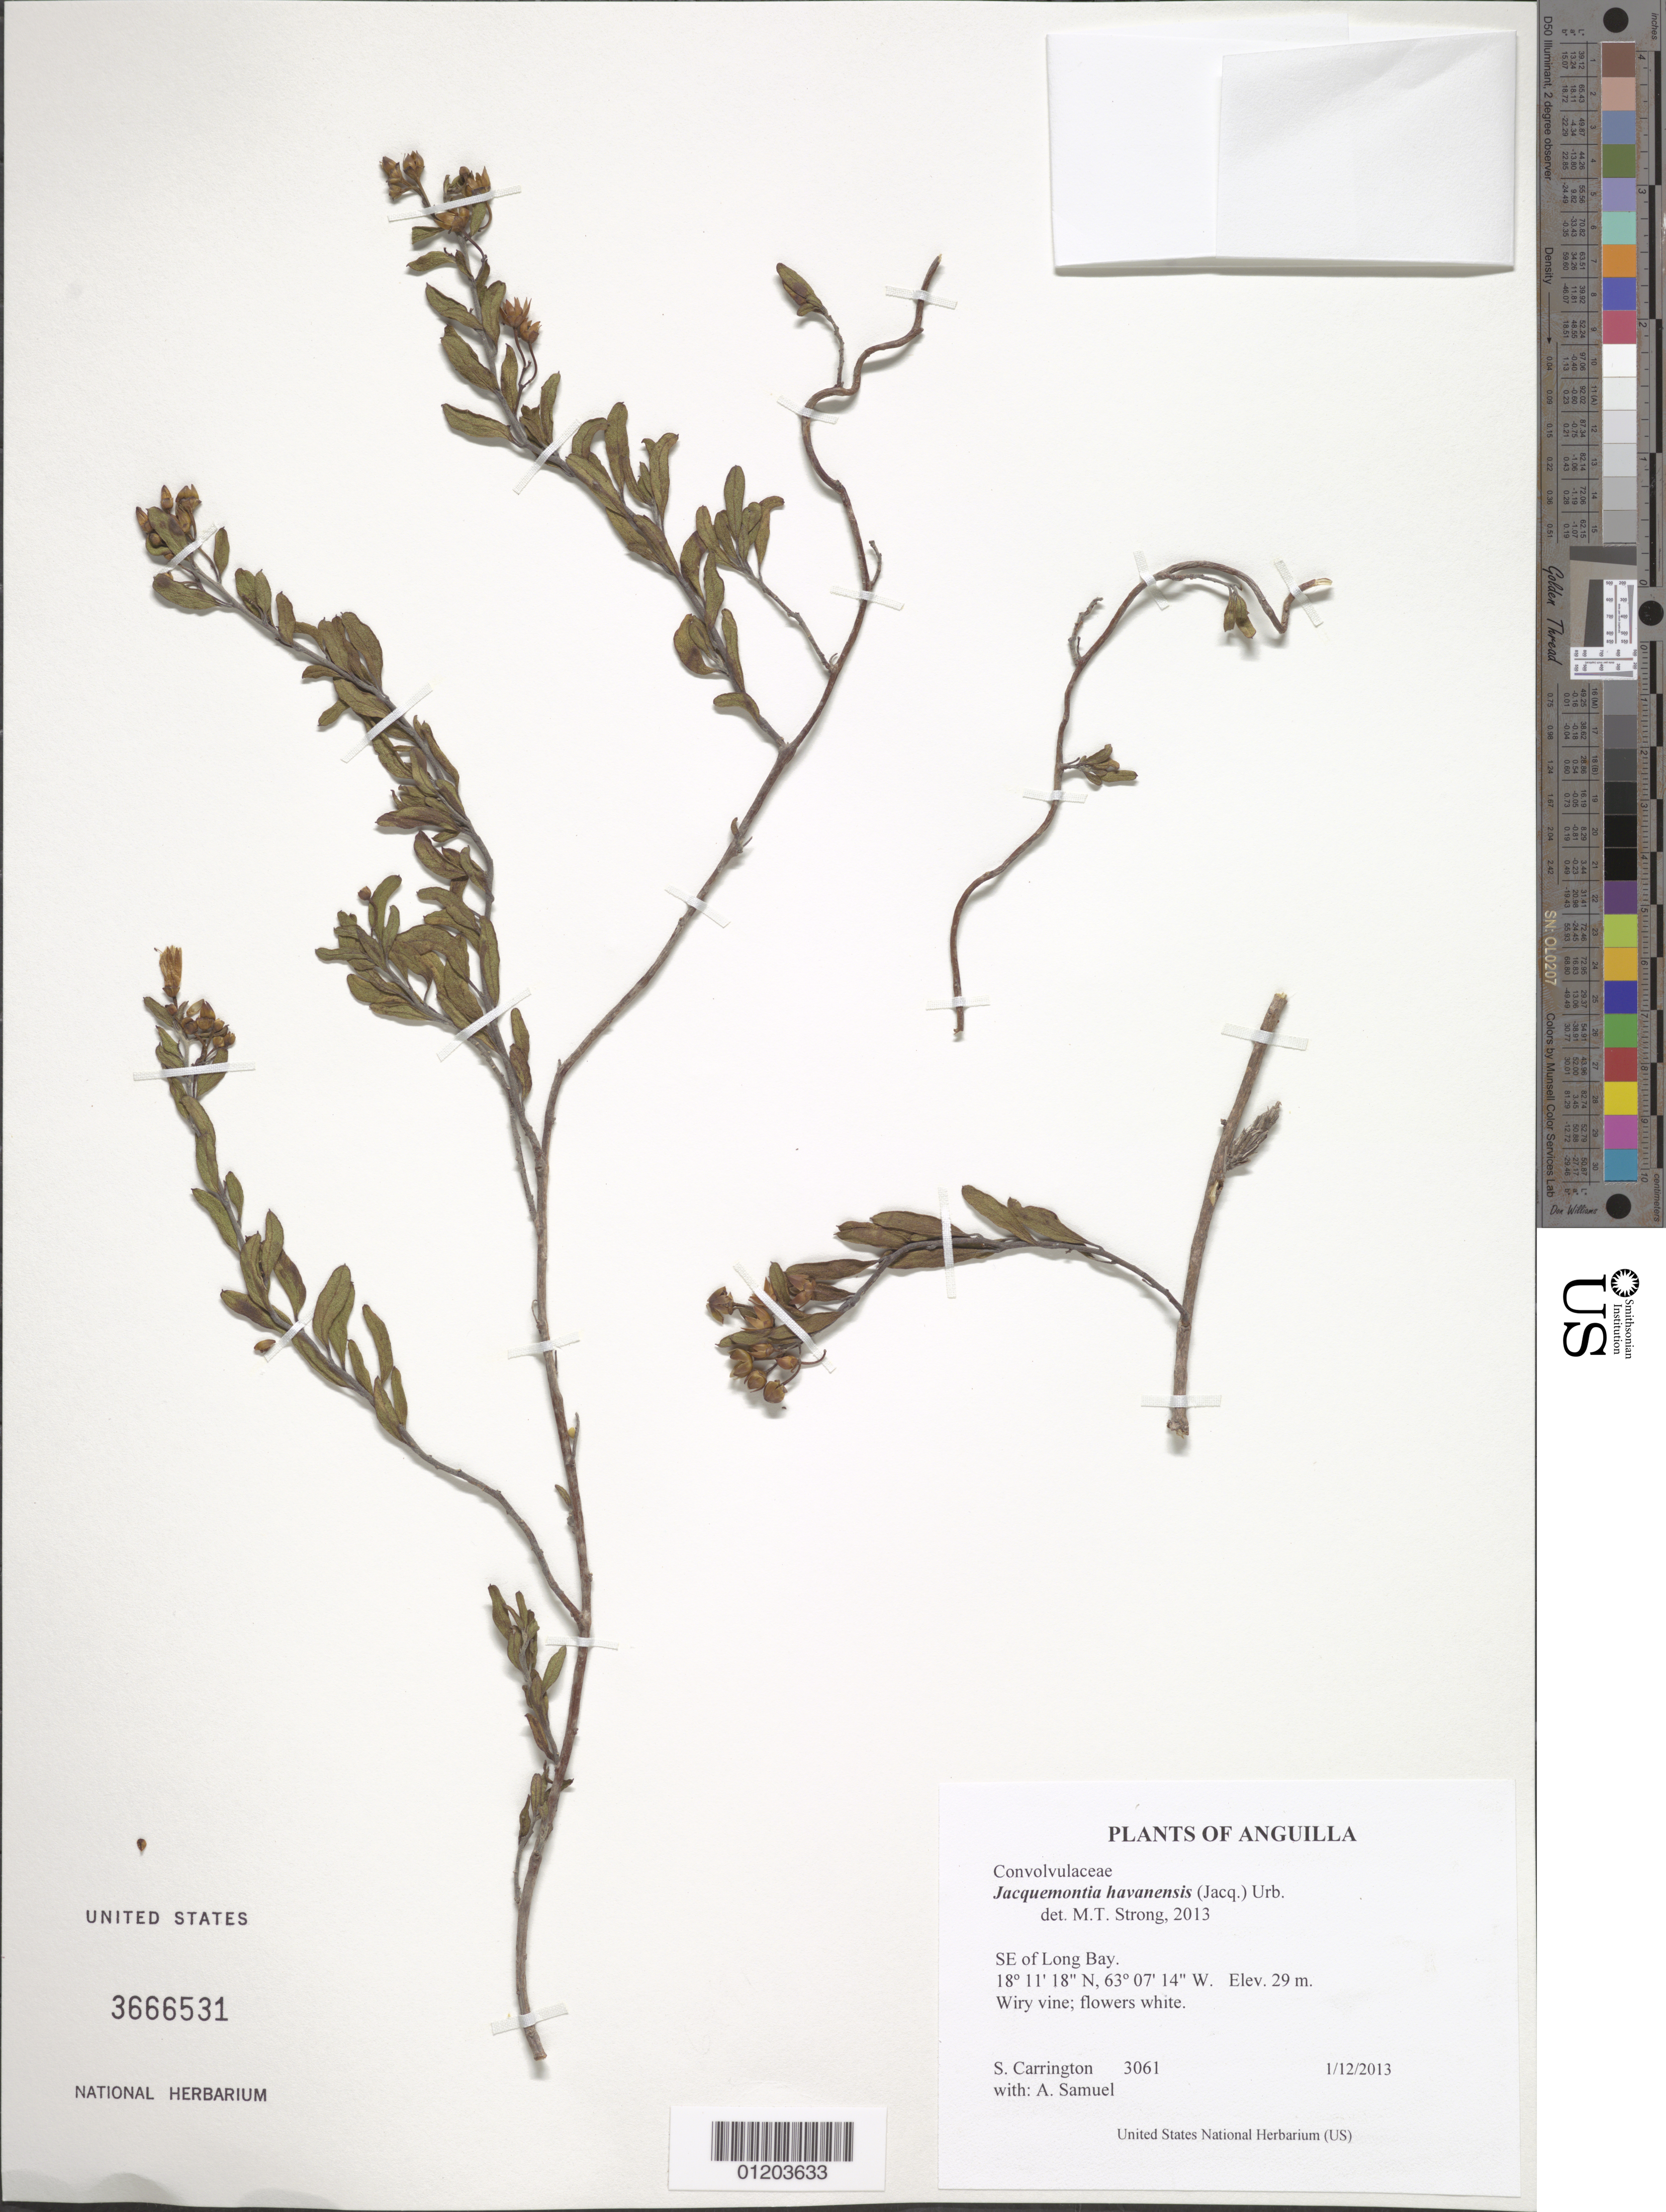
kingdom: Plantae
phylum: Tracheophyta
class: Magnoliopsida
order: Solanales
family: Convolvulaceae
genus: Jacquemontia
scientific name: Jacquemontia havanensis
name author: (Jacq.) Urb.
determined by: Strong, M. T., (US), Smithsonian Institution - National Museum of Natural History (UNITED STATES)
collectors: C. M. S. Carrington & A. Samuel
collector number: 3061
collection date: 2013-01-12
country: Anguilla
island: Anguilla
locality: Long Bay, SE of.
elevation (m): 29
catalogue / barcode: US 3666531